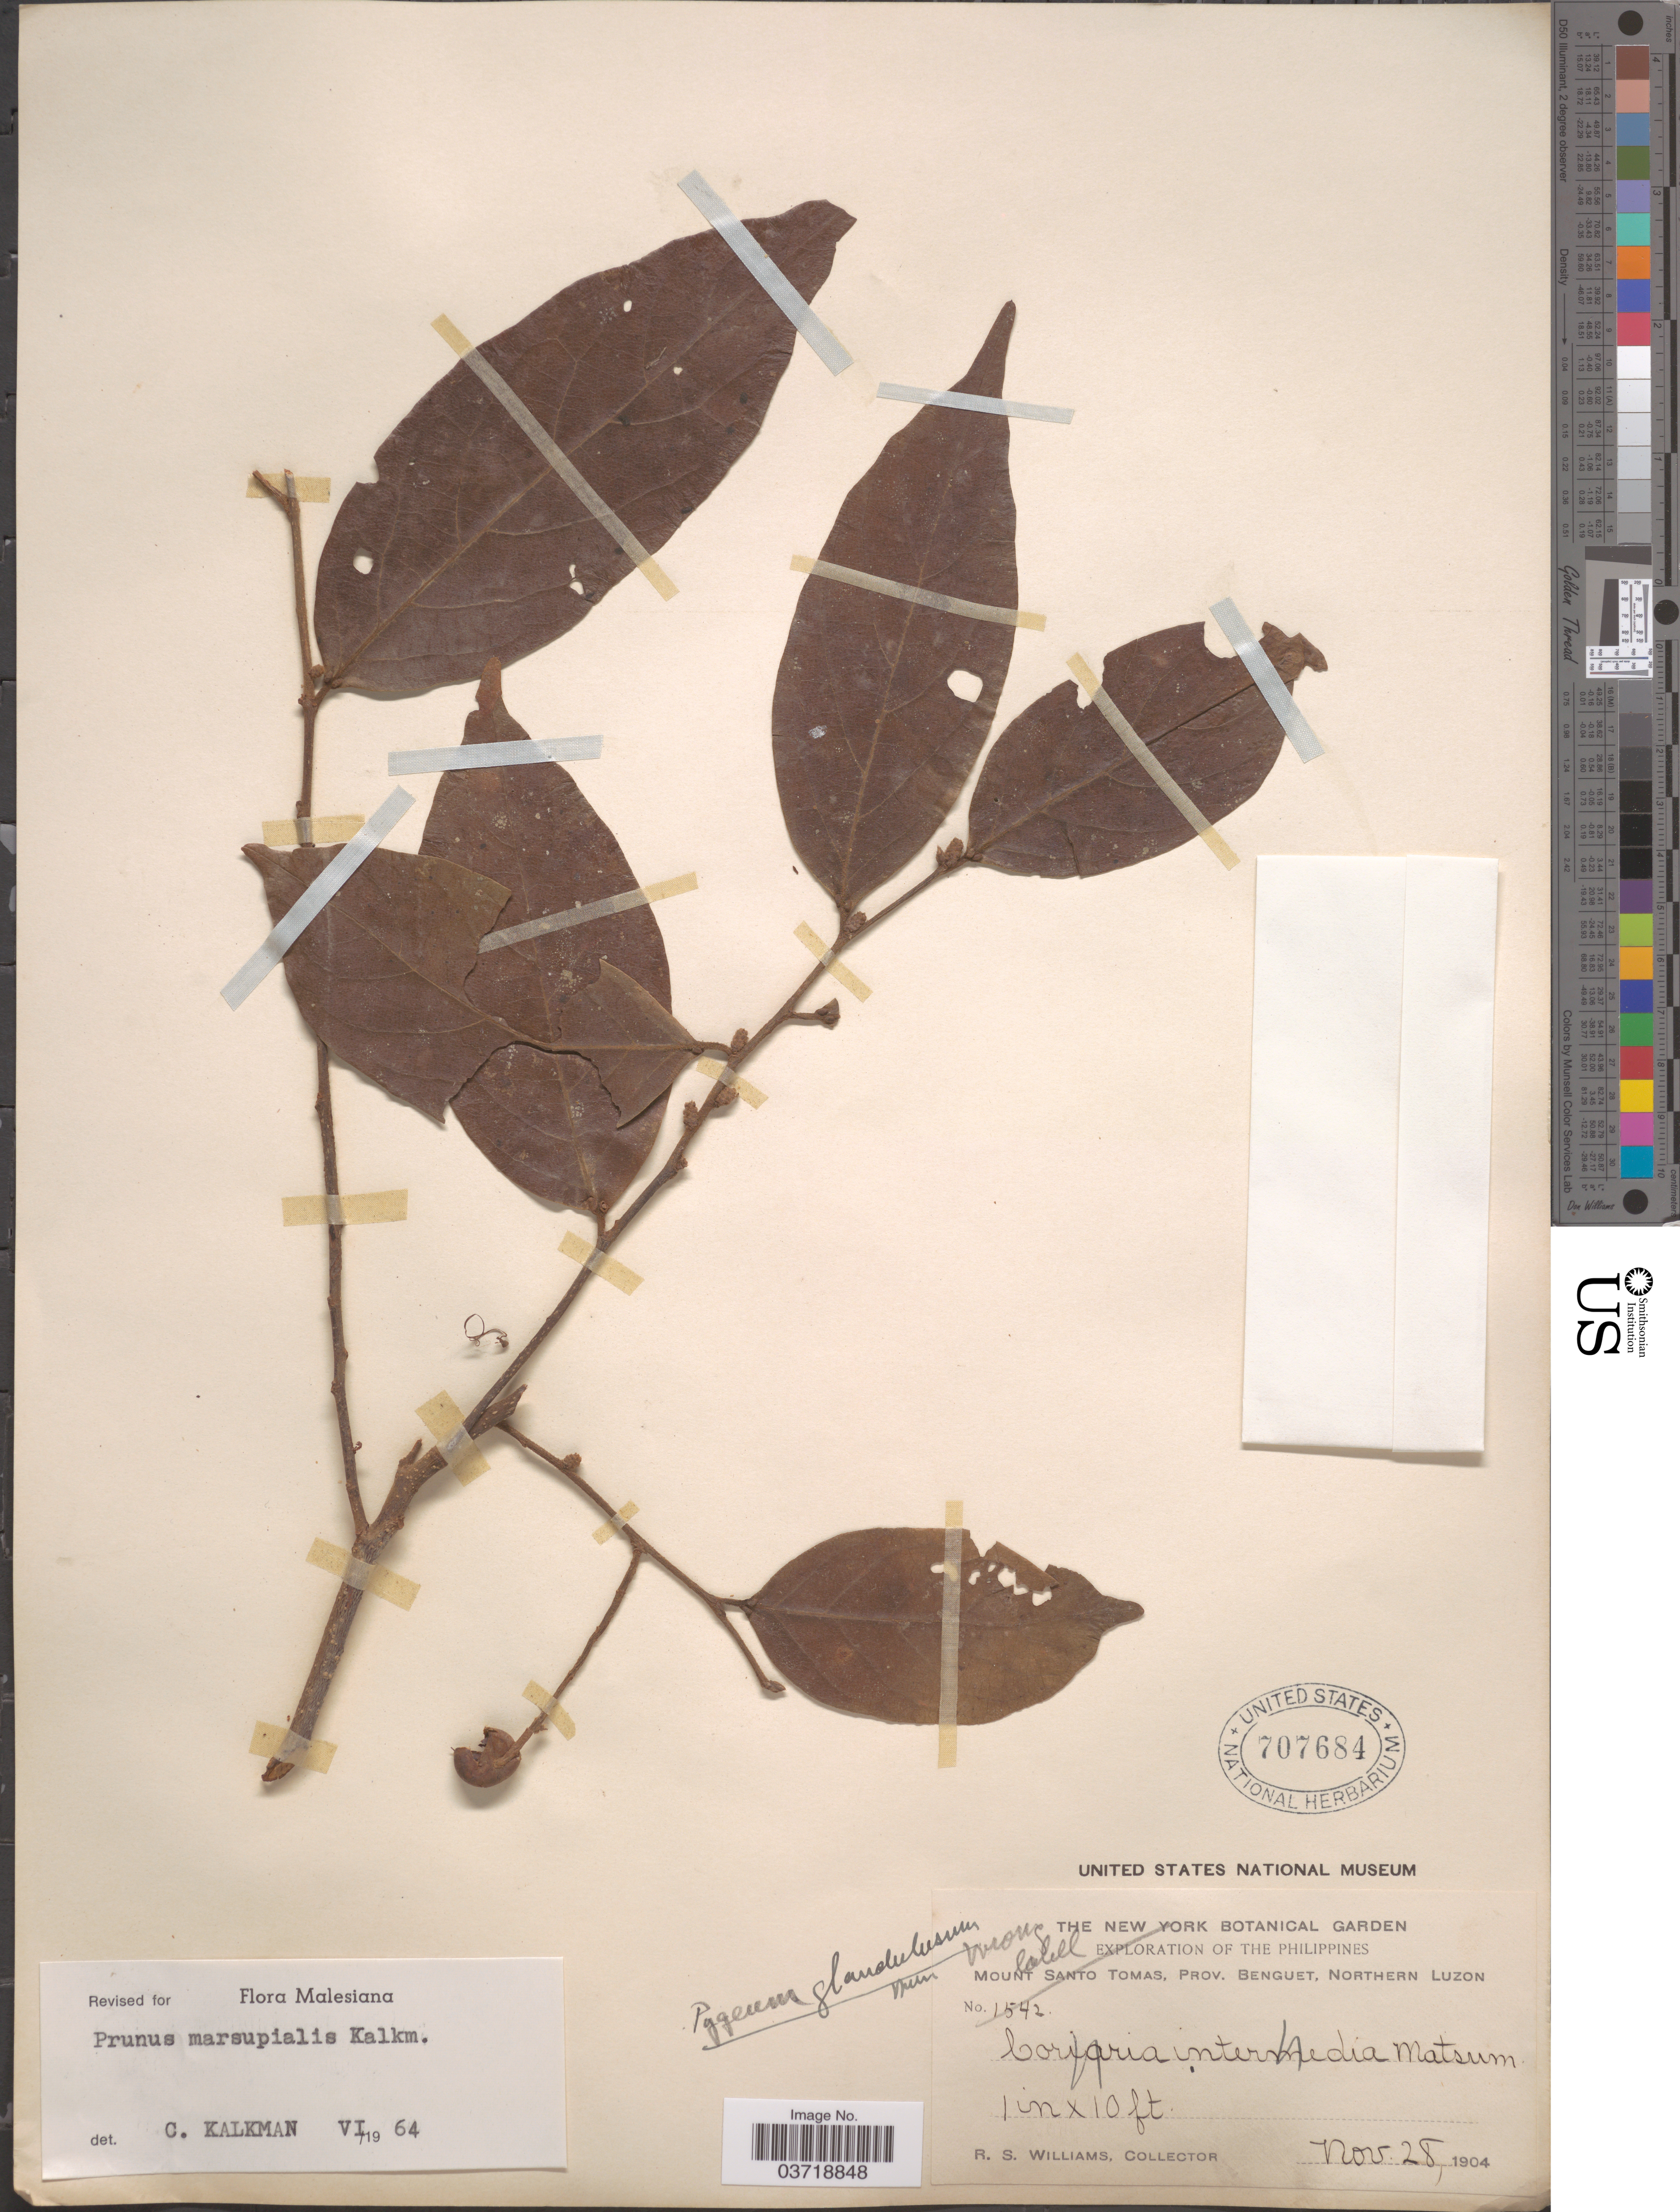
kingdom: Plantae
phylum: Tracheophyta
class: Magnoliopsida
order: Rosales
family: Rosaceae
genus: Prunus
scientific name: Prunus marsupialis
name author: Kalkman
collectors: R. S. Williams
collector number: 1542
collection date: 1904-11-28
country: Philippines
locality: Mount Santo Tomas, Prov. Benguet, Northern Luzon.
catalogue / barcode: US 707684